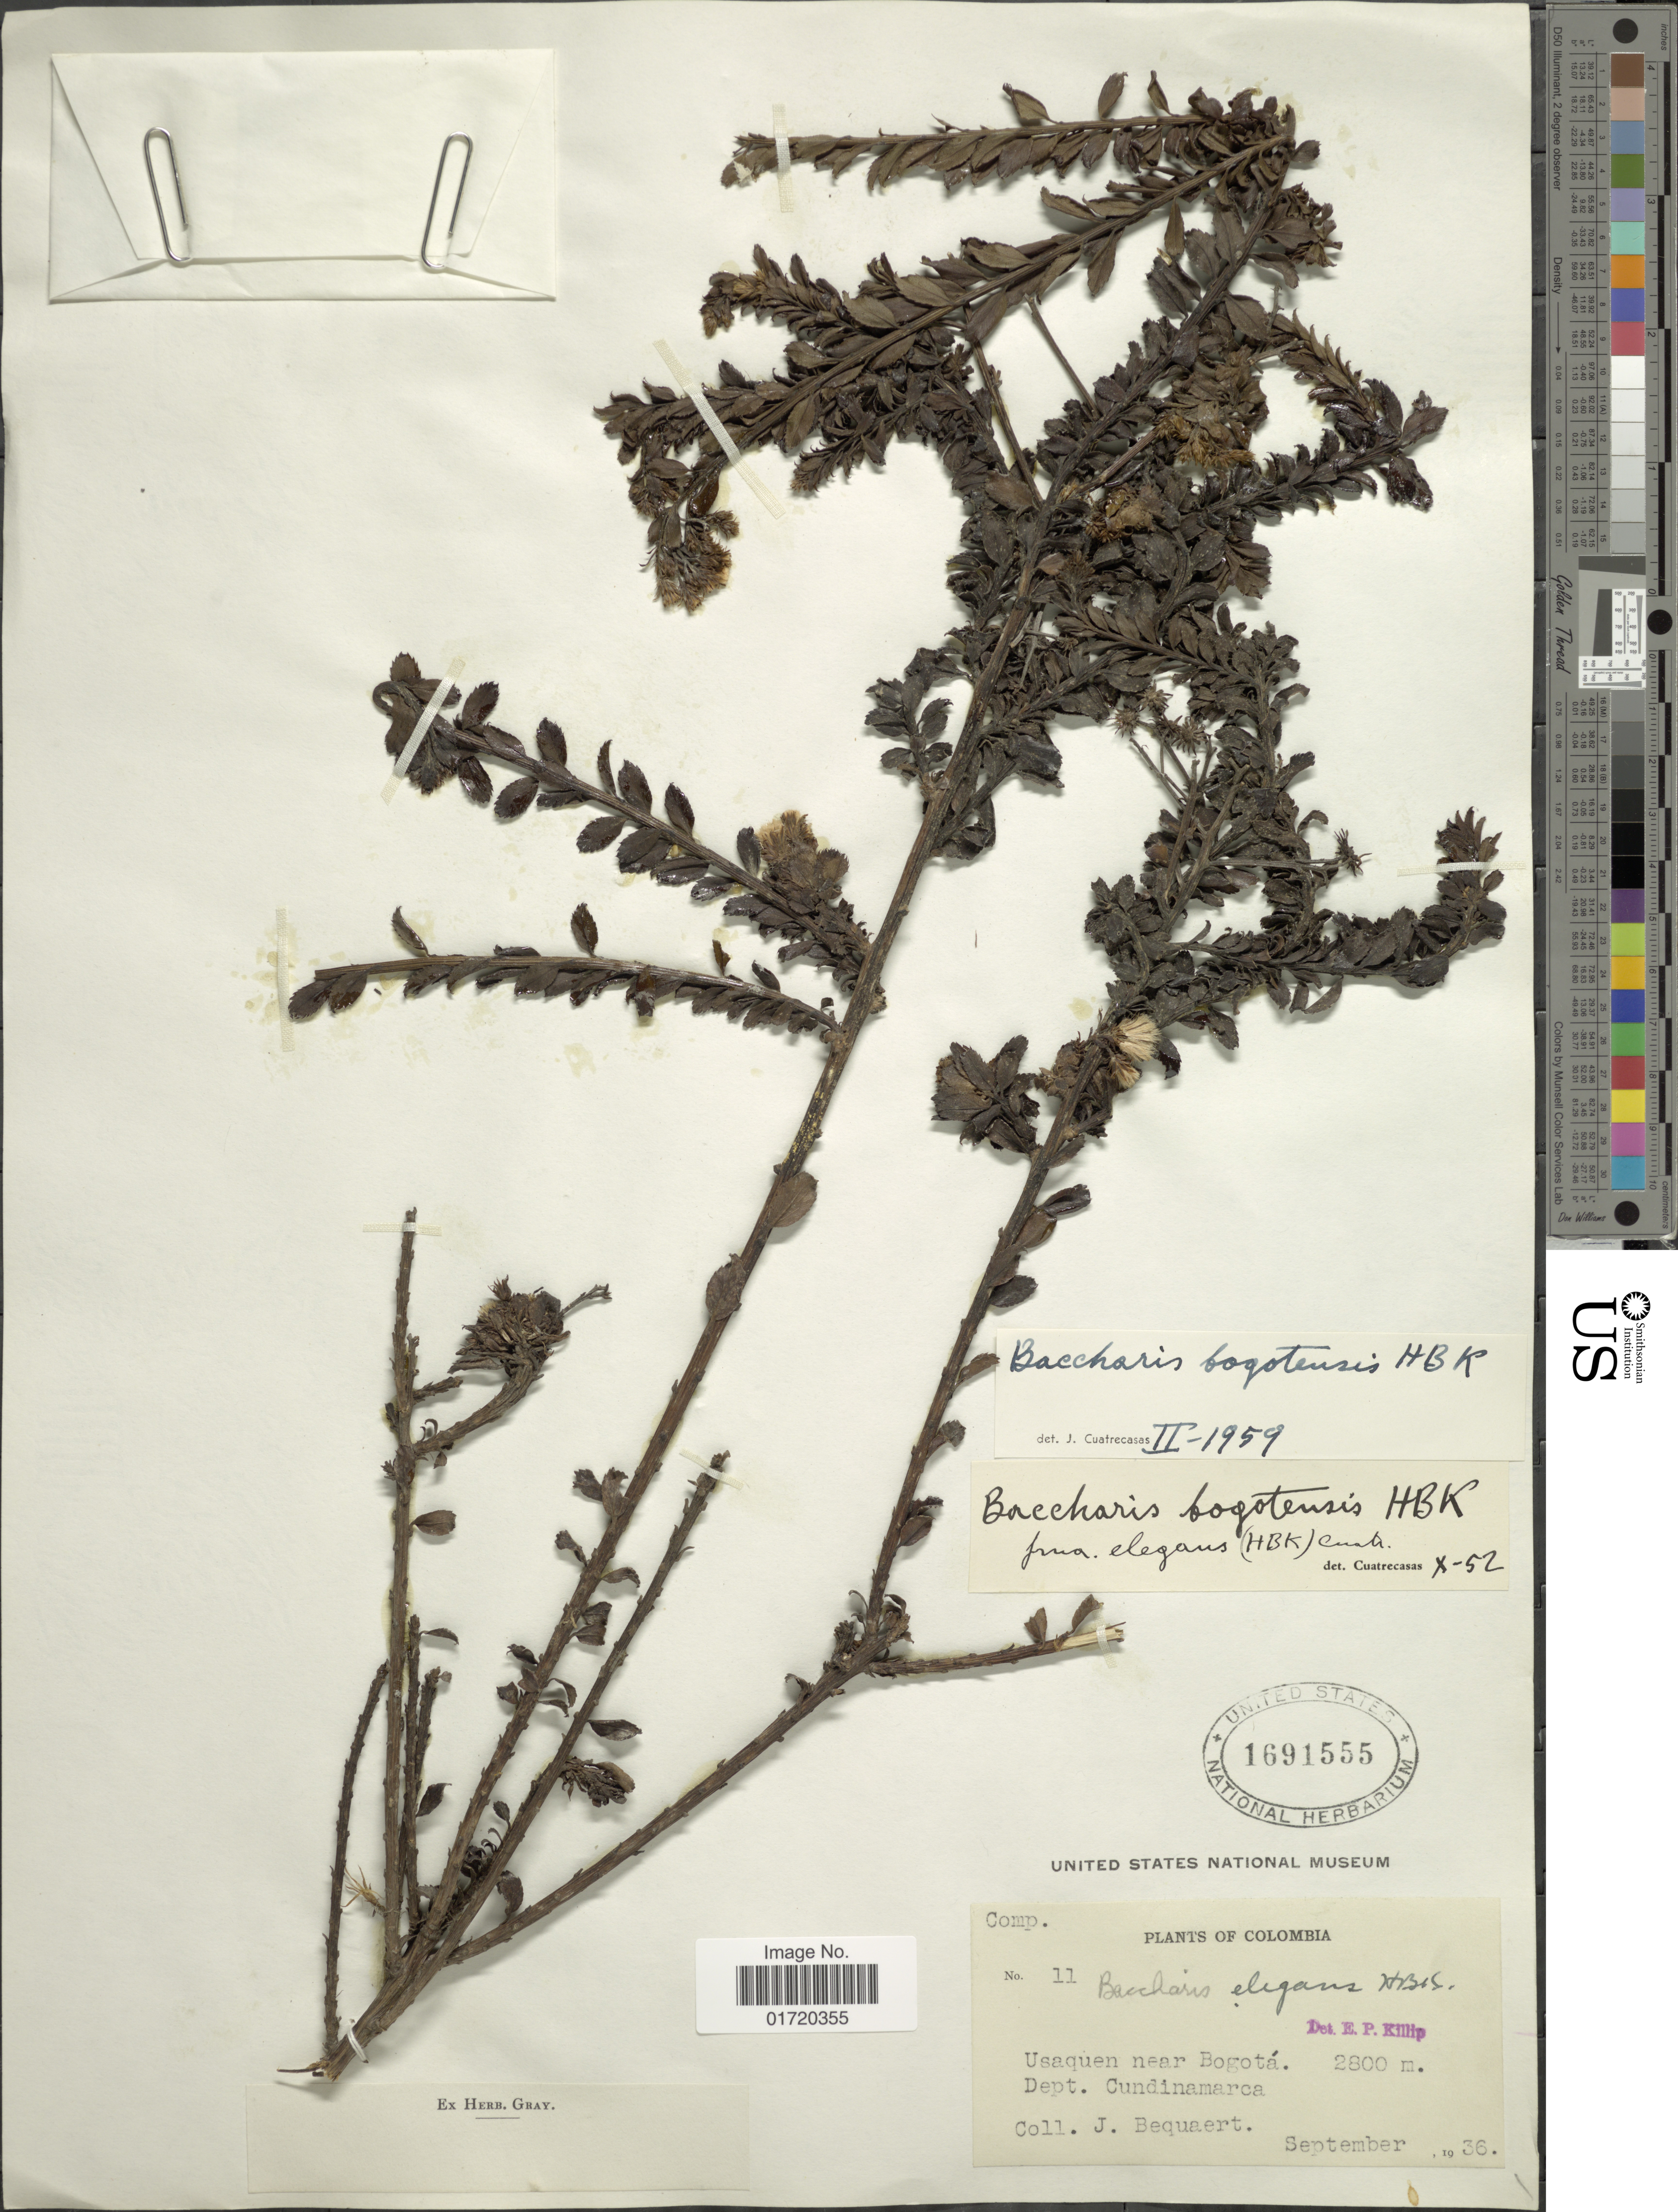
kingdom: Plantae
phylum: Tracheophyta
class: Magnoliopsida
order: Asterales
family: Asteraceae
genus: Baccharis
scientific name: Baccharis bogotensis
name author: Kunth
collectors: J. Bequaert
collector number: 11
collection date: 1936-09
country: Colombia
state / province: Cundinamarca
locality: Usaquen near Bogota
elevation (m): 2800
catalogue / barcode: US 1691555